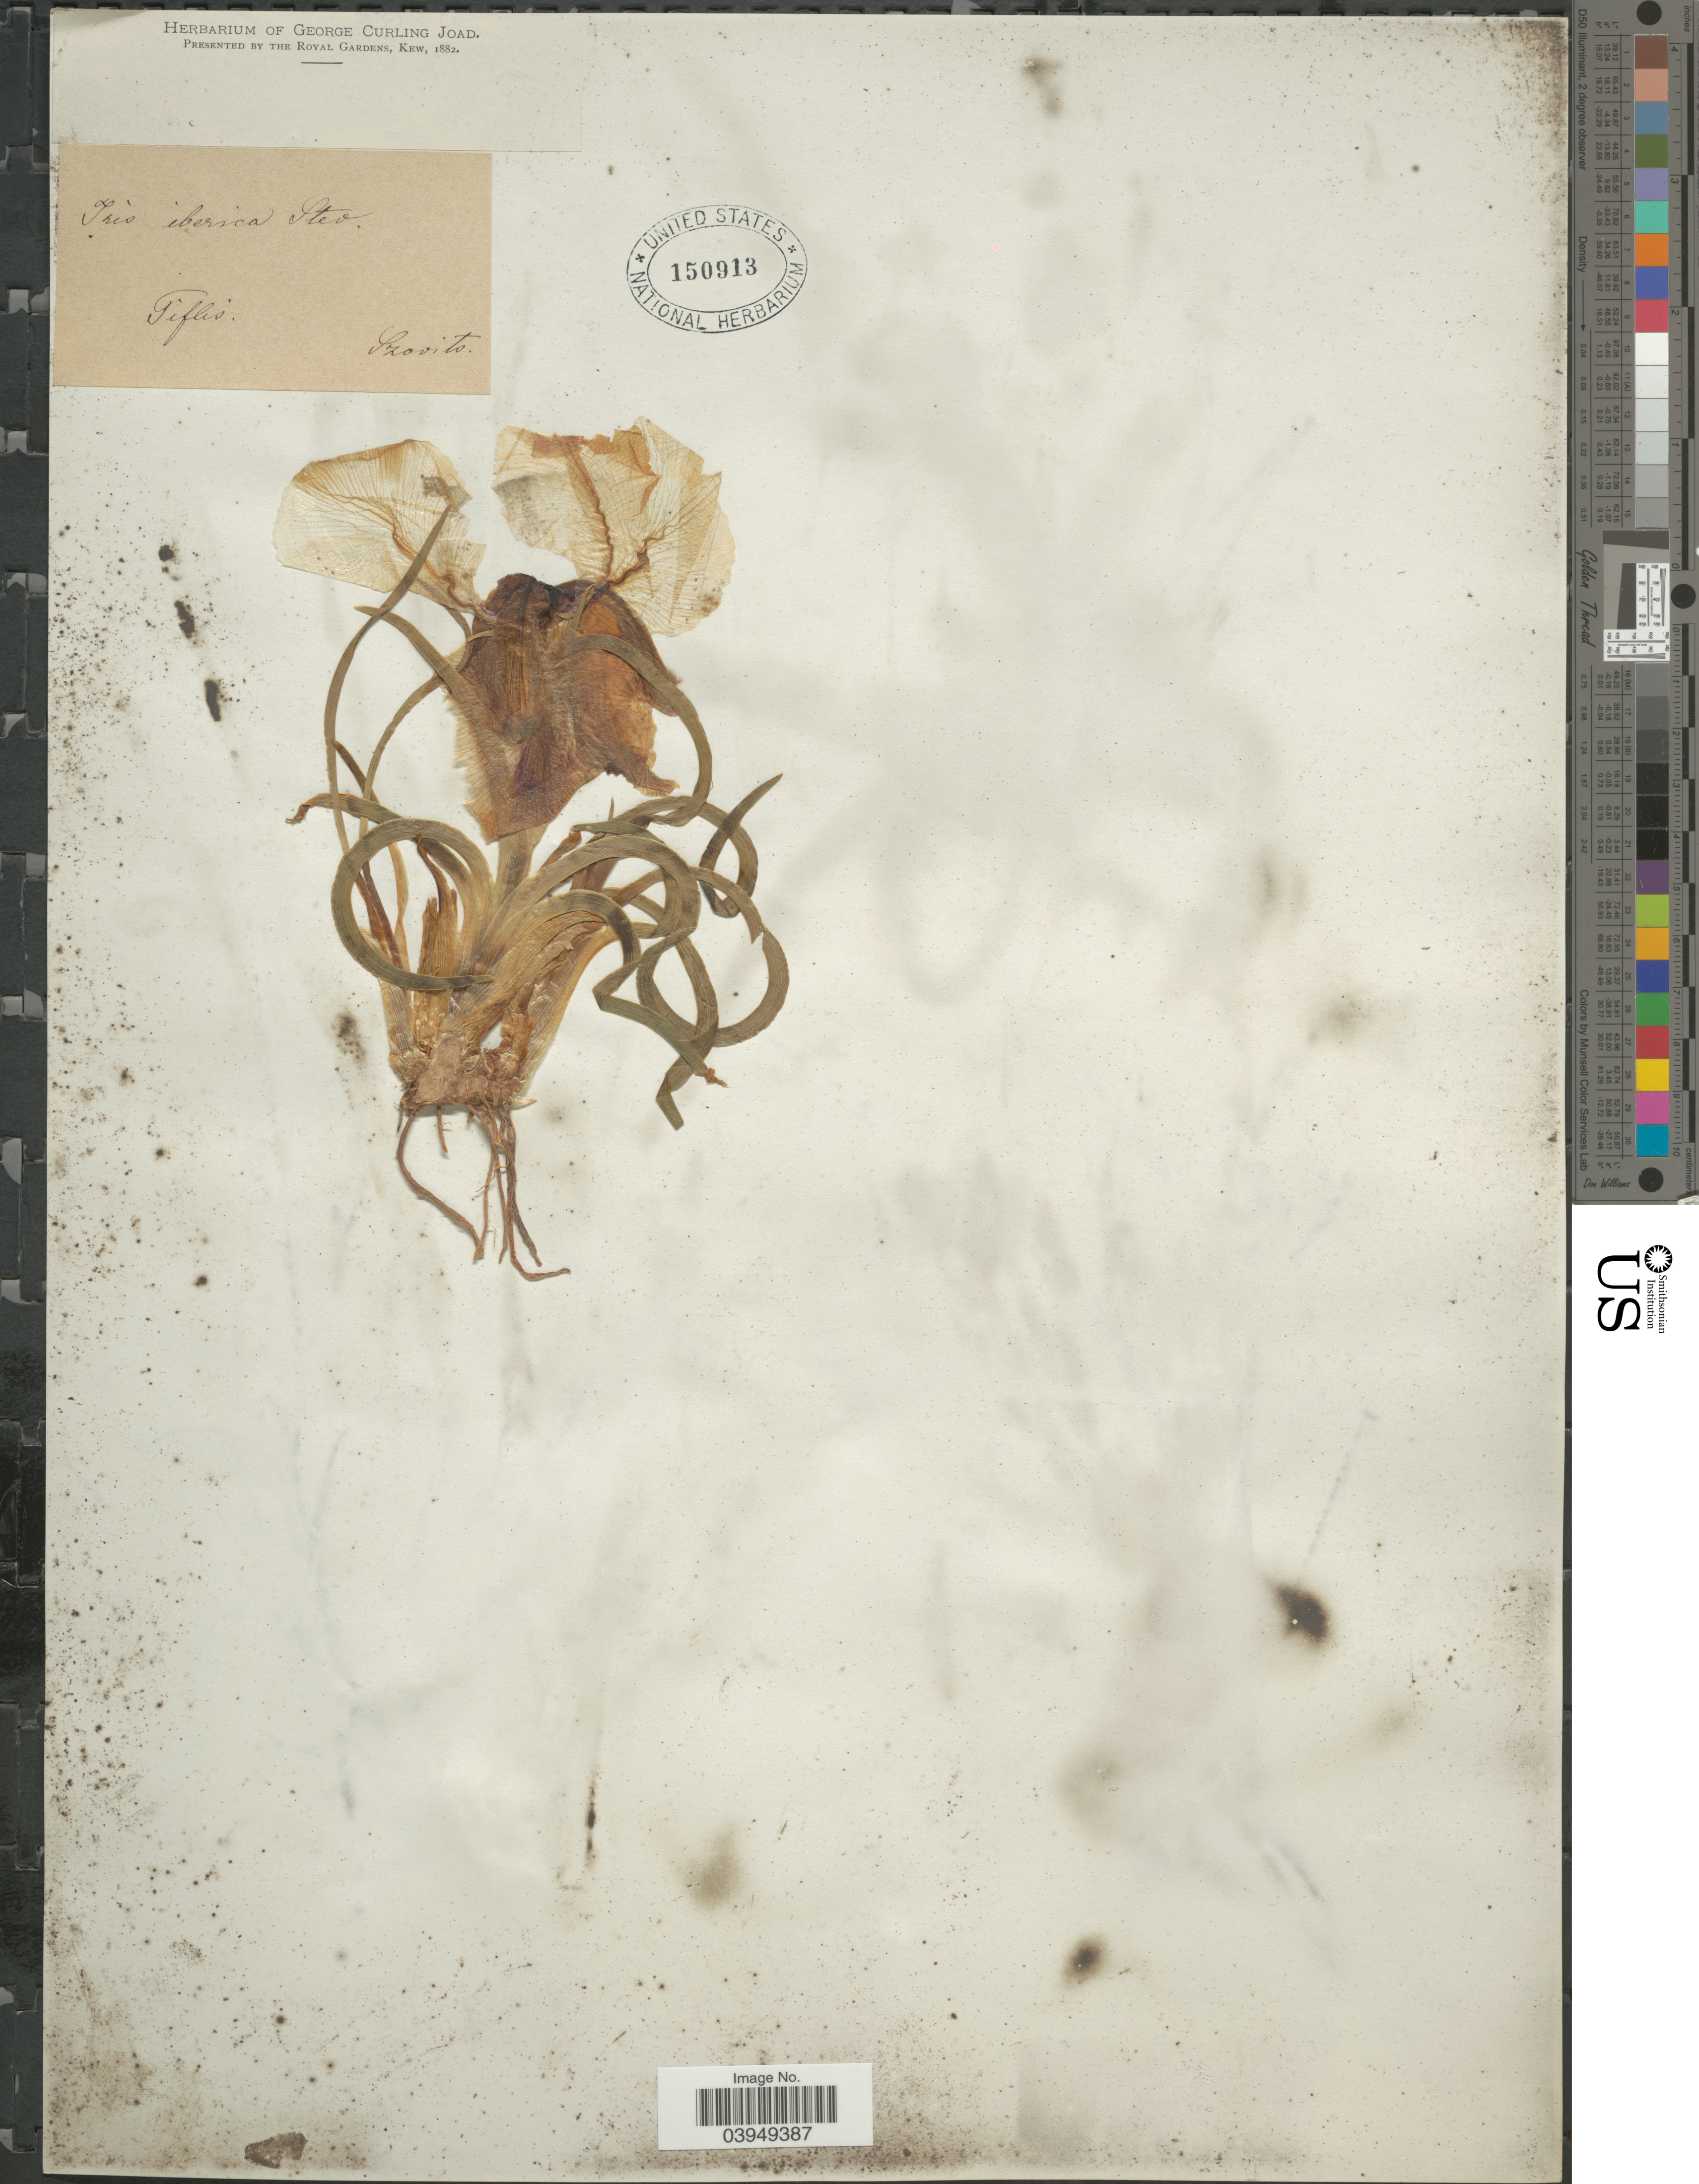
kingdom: Plantae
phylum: Tracheophyta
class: Liliopsida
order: Asparagales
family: Iridaceae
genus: Iris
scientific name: Iris iberica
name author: Steven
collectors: Szovits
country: Georgia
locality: Tiflis.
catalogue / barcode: US 150913